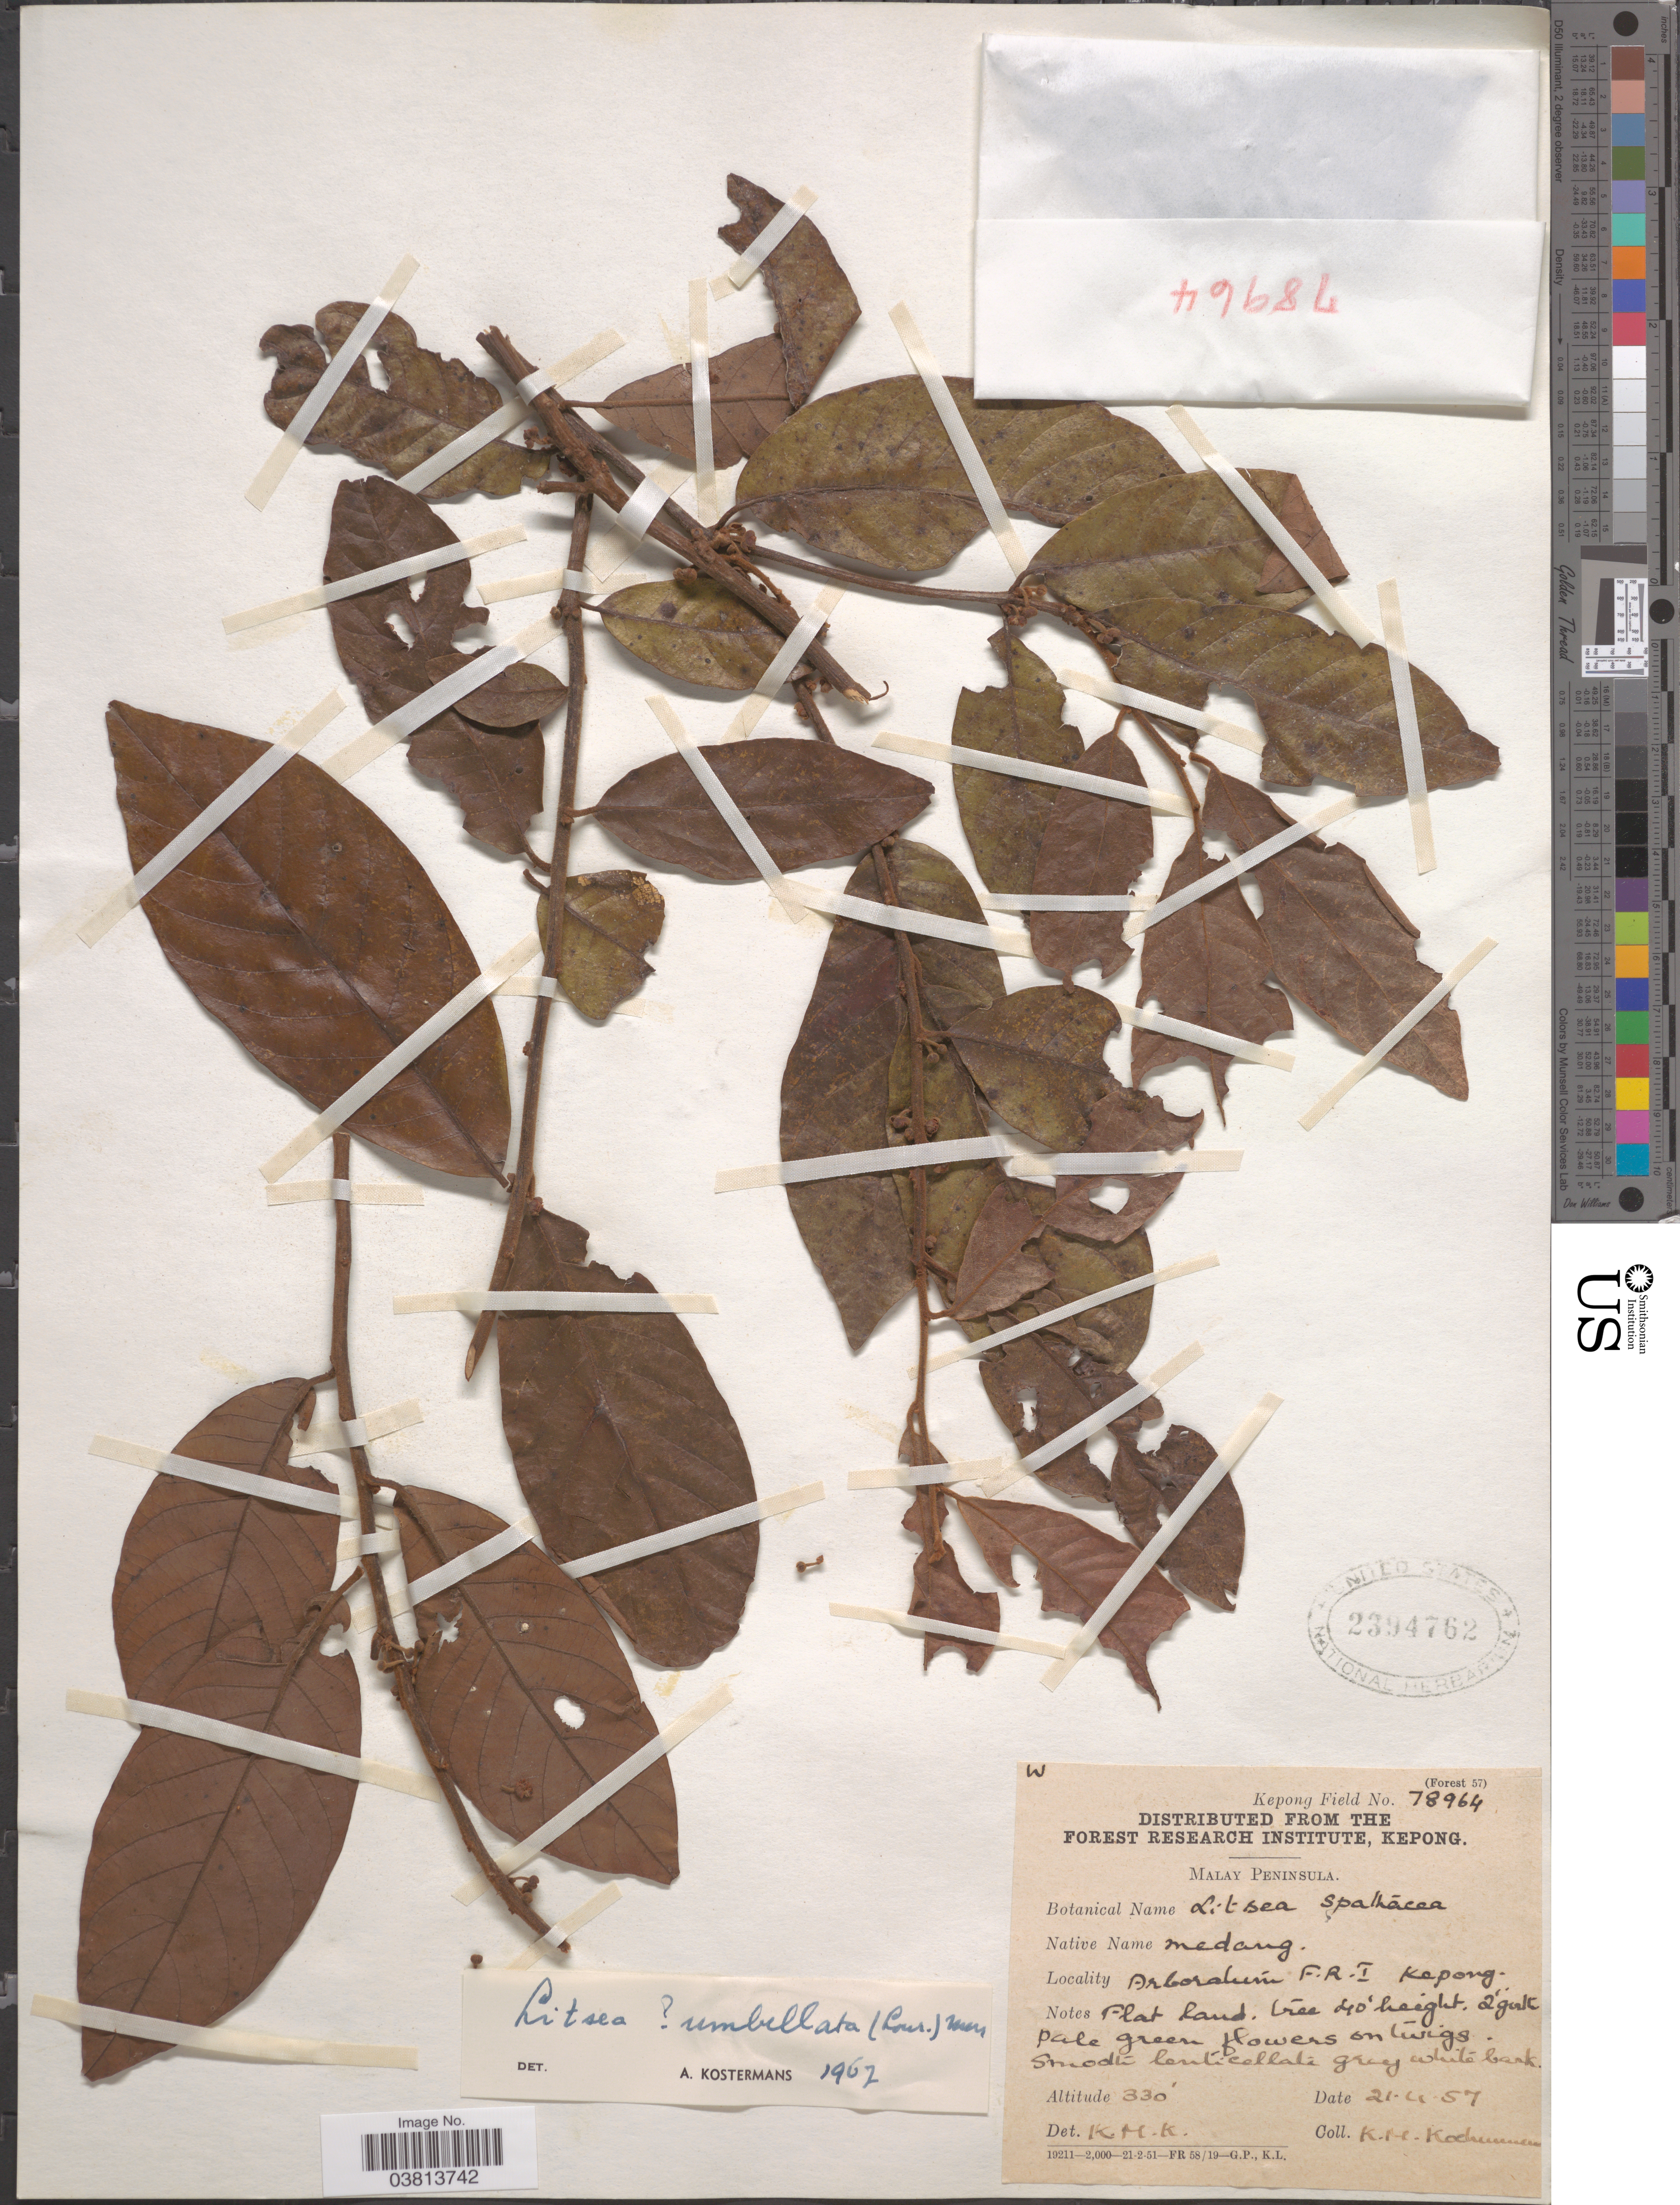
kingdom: Plantae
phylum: Tracheophyta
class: Magnoliopsida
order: Laurales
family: Lauraceae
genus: Litsea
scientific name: Litsea amara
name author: Blume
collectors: K. Kochummen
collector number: Kepong Field 78964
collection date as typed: Transcribed d/m/y: 21/4/57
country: Malaysia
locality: Malay Peninsula. Arboratúm F.R.I. Kepong.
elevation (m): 101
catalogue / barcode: US 2394762